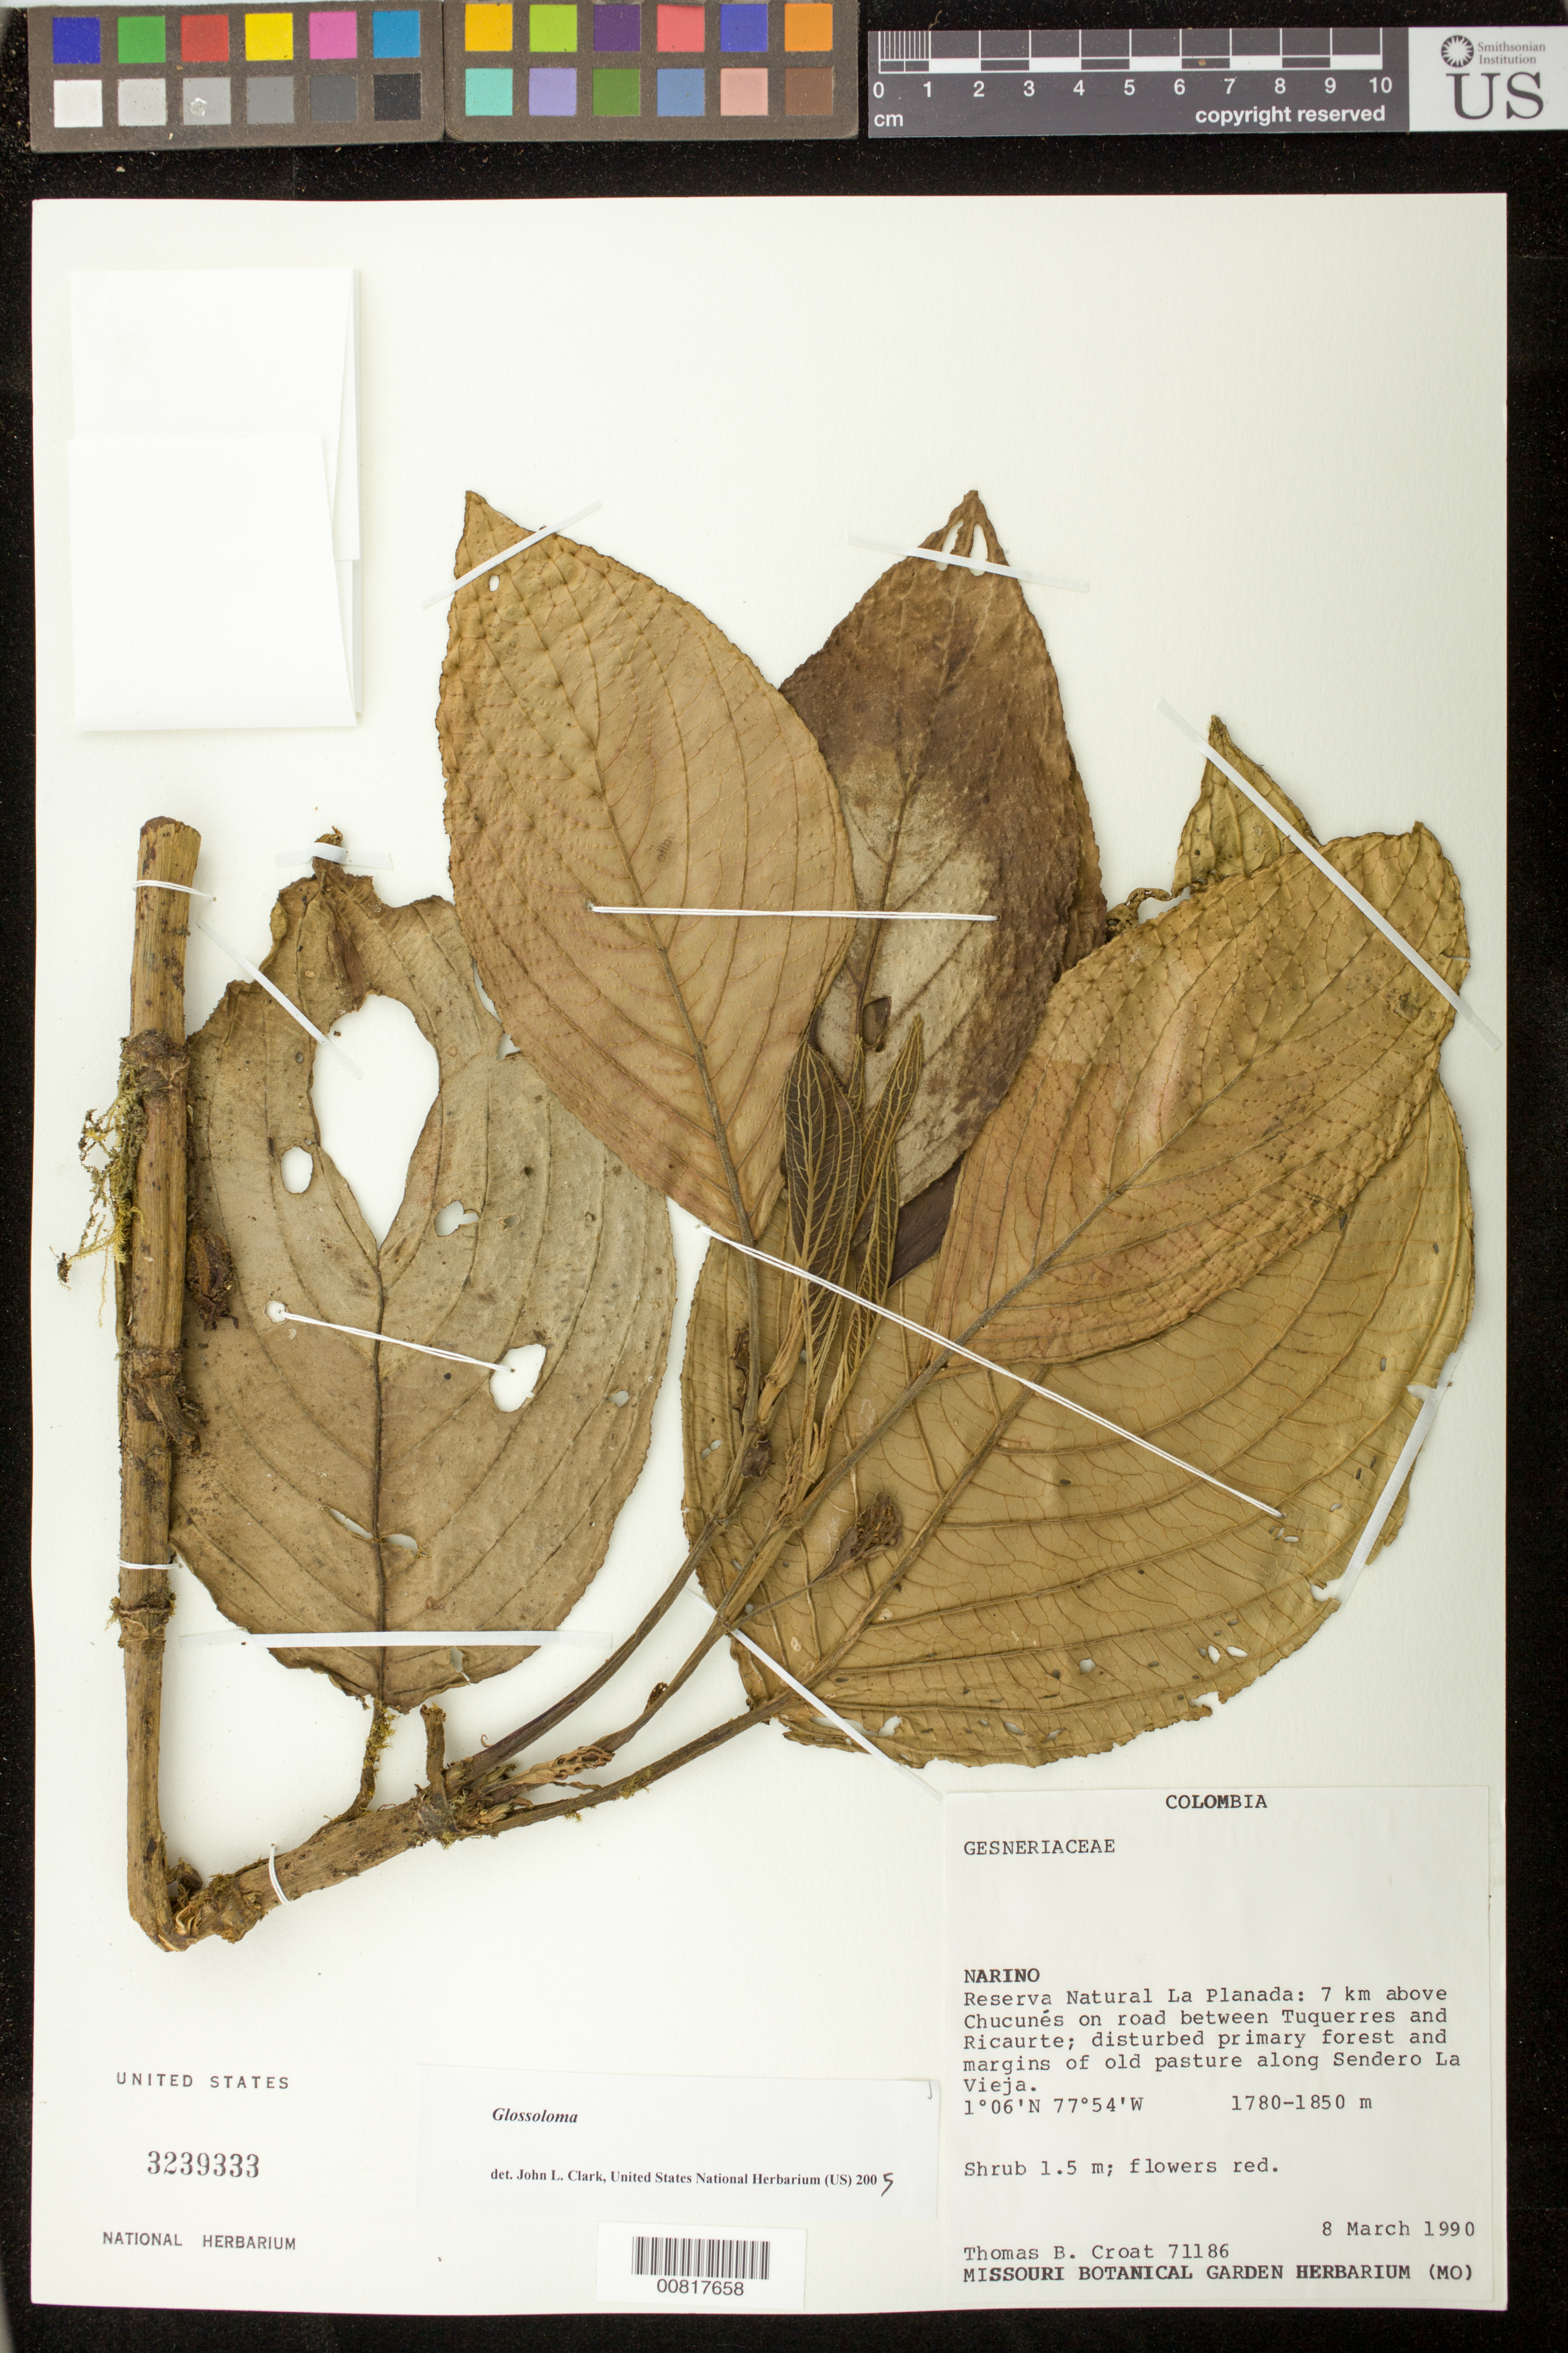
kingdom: Plantae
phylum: Tracheophyta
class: Magnoliopsida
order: Lamiales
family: Gesneriaceae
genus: Glossoloma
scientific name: Glossoloma sp.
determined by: Clark, J. L., (SEL), The Marie Selby Botanical Garden (UNITED STATES)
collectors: T. B. Croat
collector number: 71186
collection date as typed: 08 Mar 1990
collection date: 1990-03-08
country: Colombia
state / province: Nariño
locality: Reserva Natural La Planada: 7 km above Chucunés on road between Tuquerres and Ricaurte; along Sendero Vieja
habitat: Disturbed primary forest and margins of old pasture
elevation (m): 1780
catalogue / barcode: US 3239333